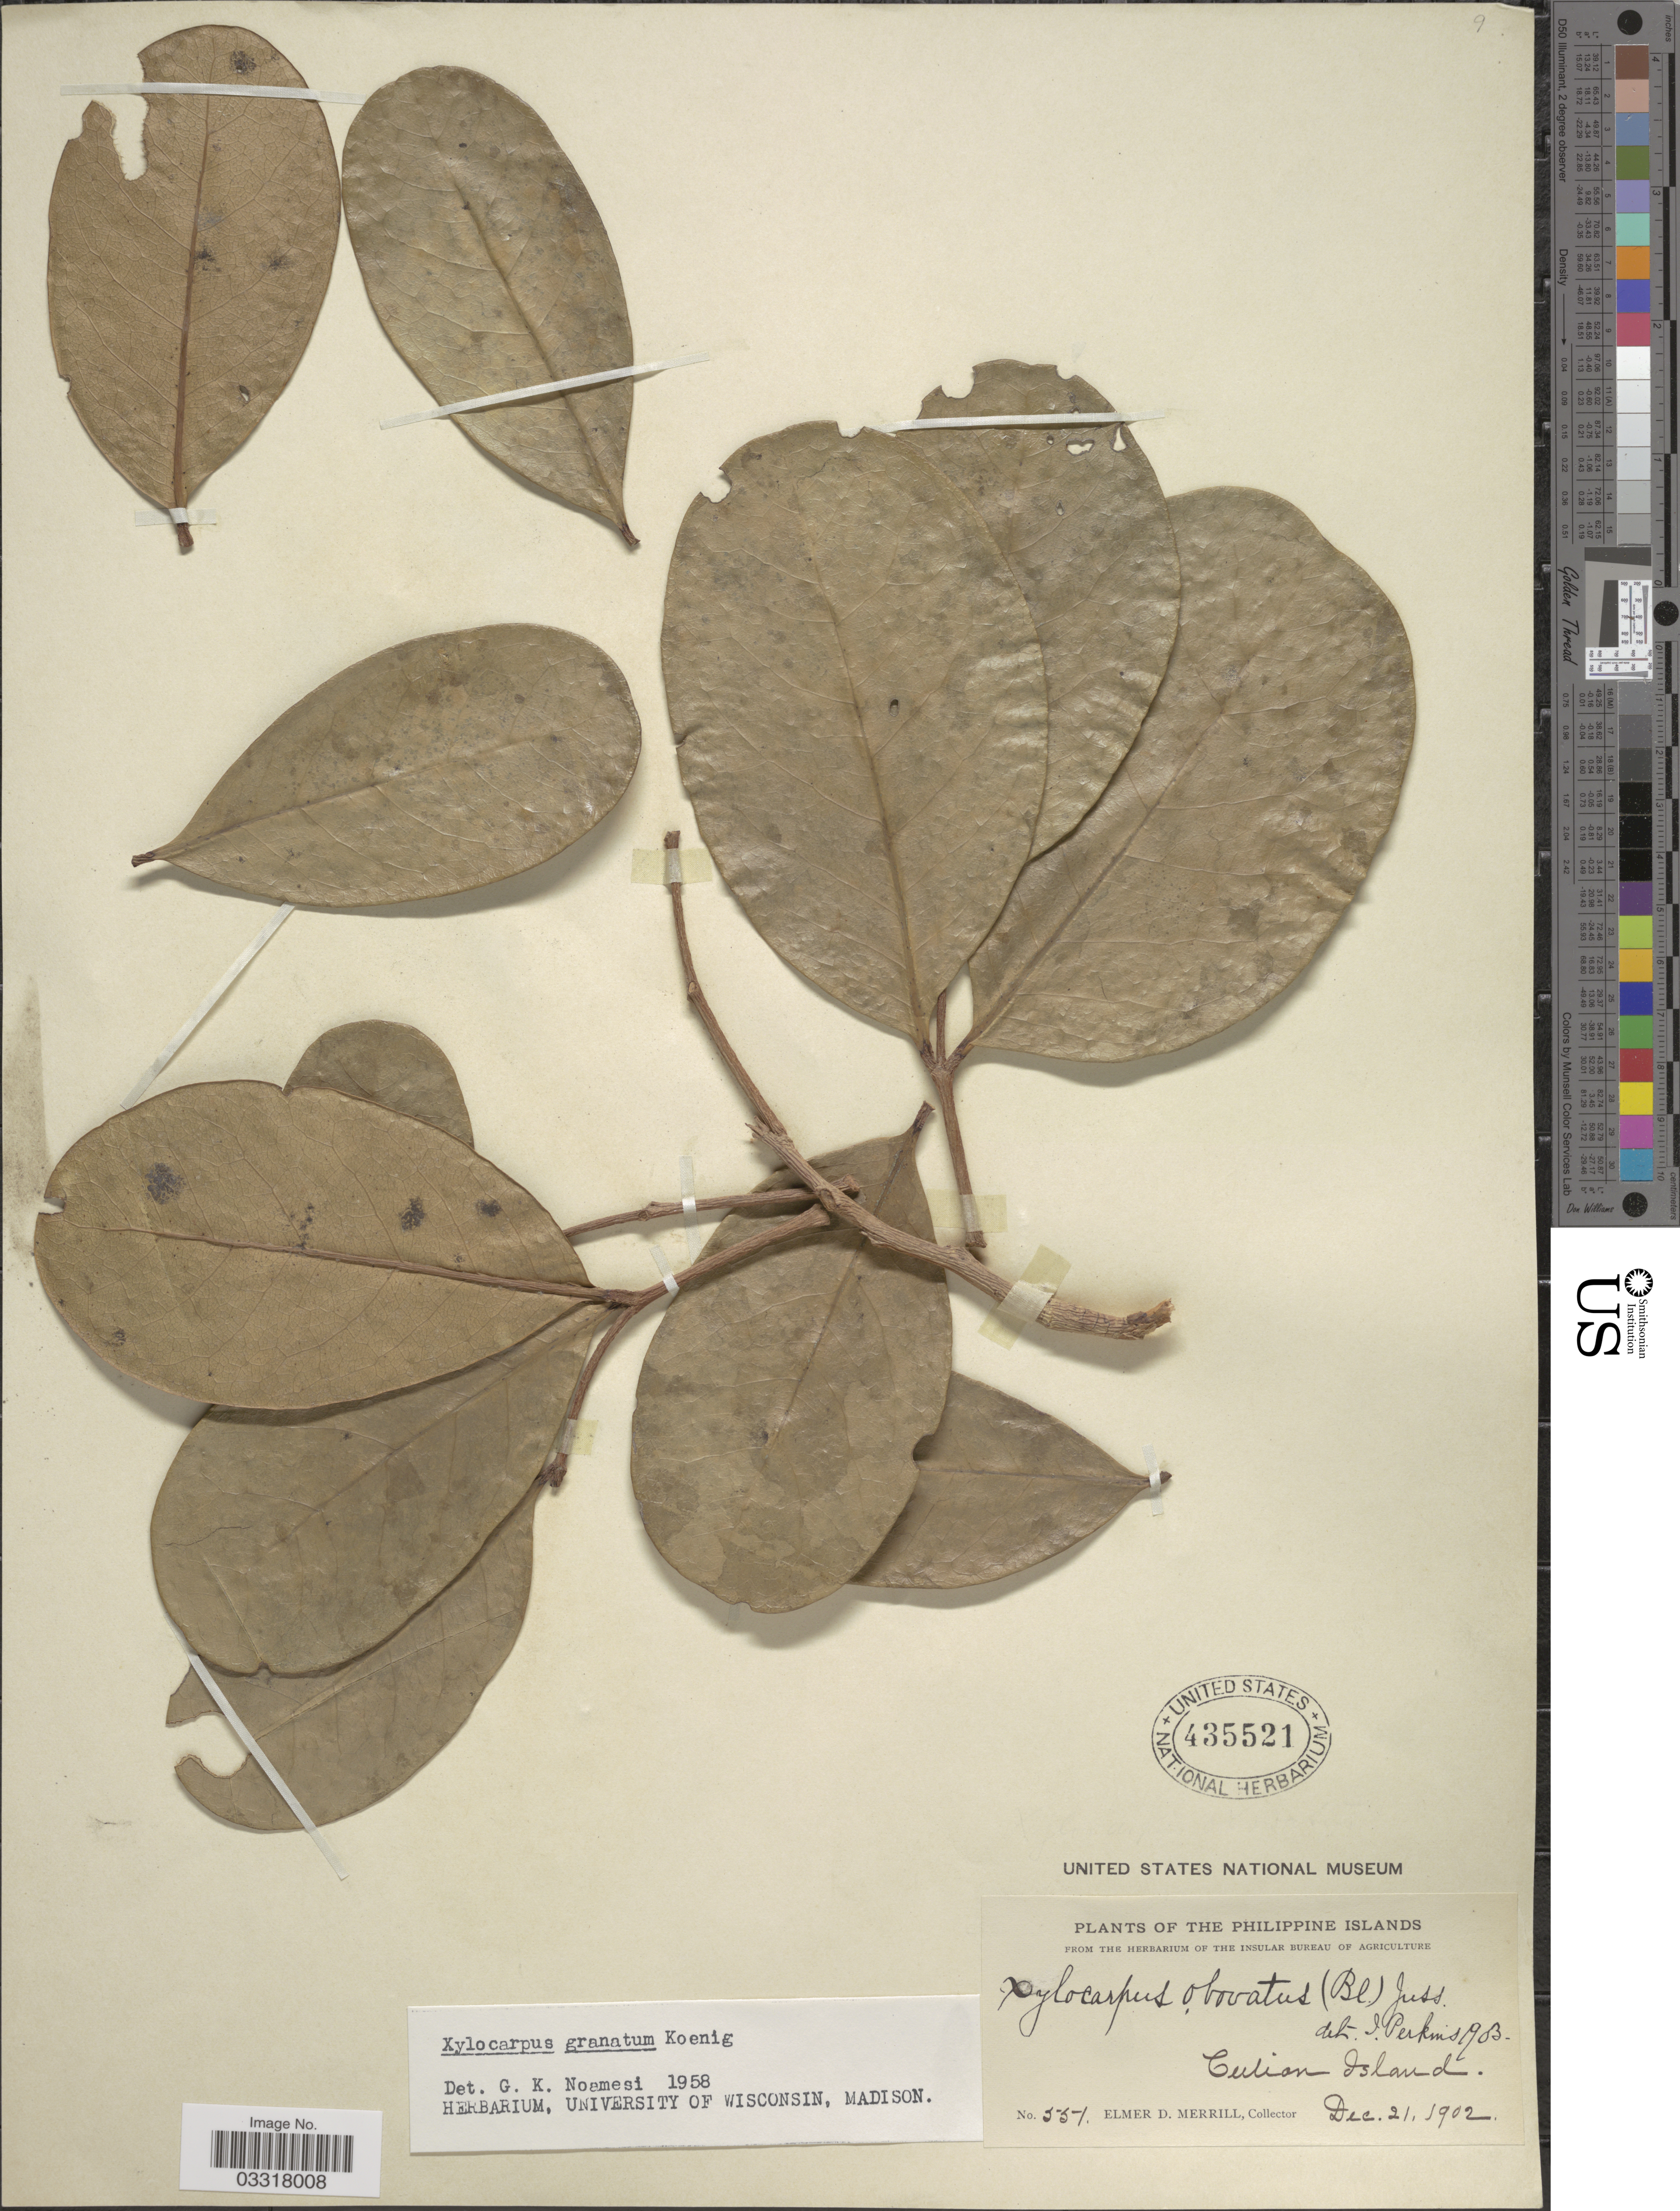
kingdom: Plantae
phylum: Tracheophyta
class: Magnoliopsida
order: Sapindales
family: Meliaceae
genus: Xylocarpus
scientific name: Xylocarpus granatum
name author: J. Koenig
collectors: E. D. Merrill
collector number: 551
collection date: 1902-12-21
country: Philippines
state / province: Mimaropa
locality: Culion Island.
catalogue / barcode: US 435521